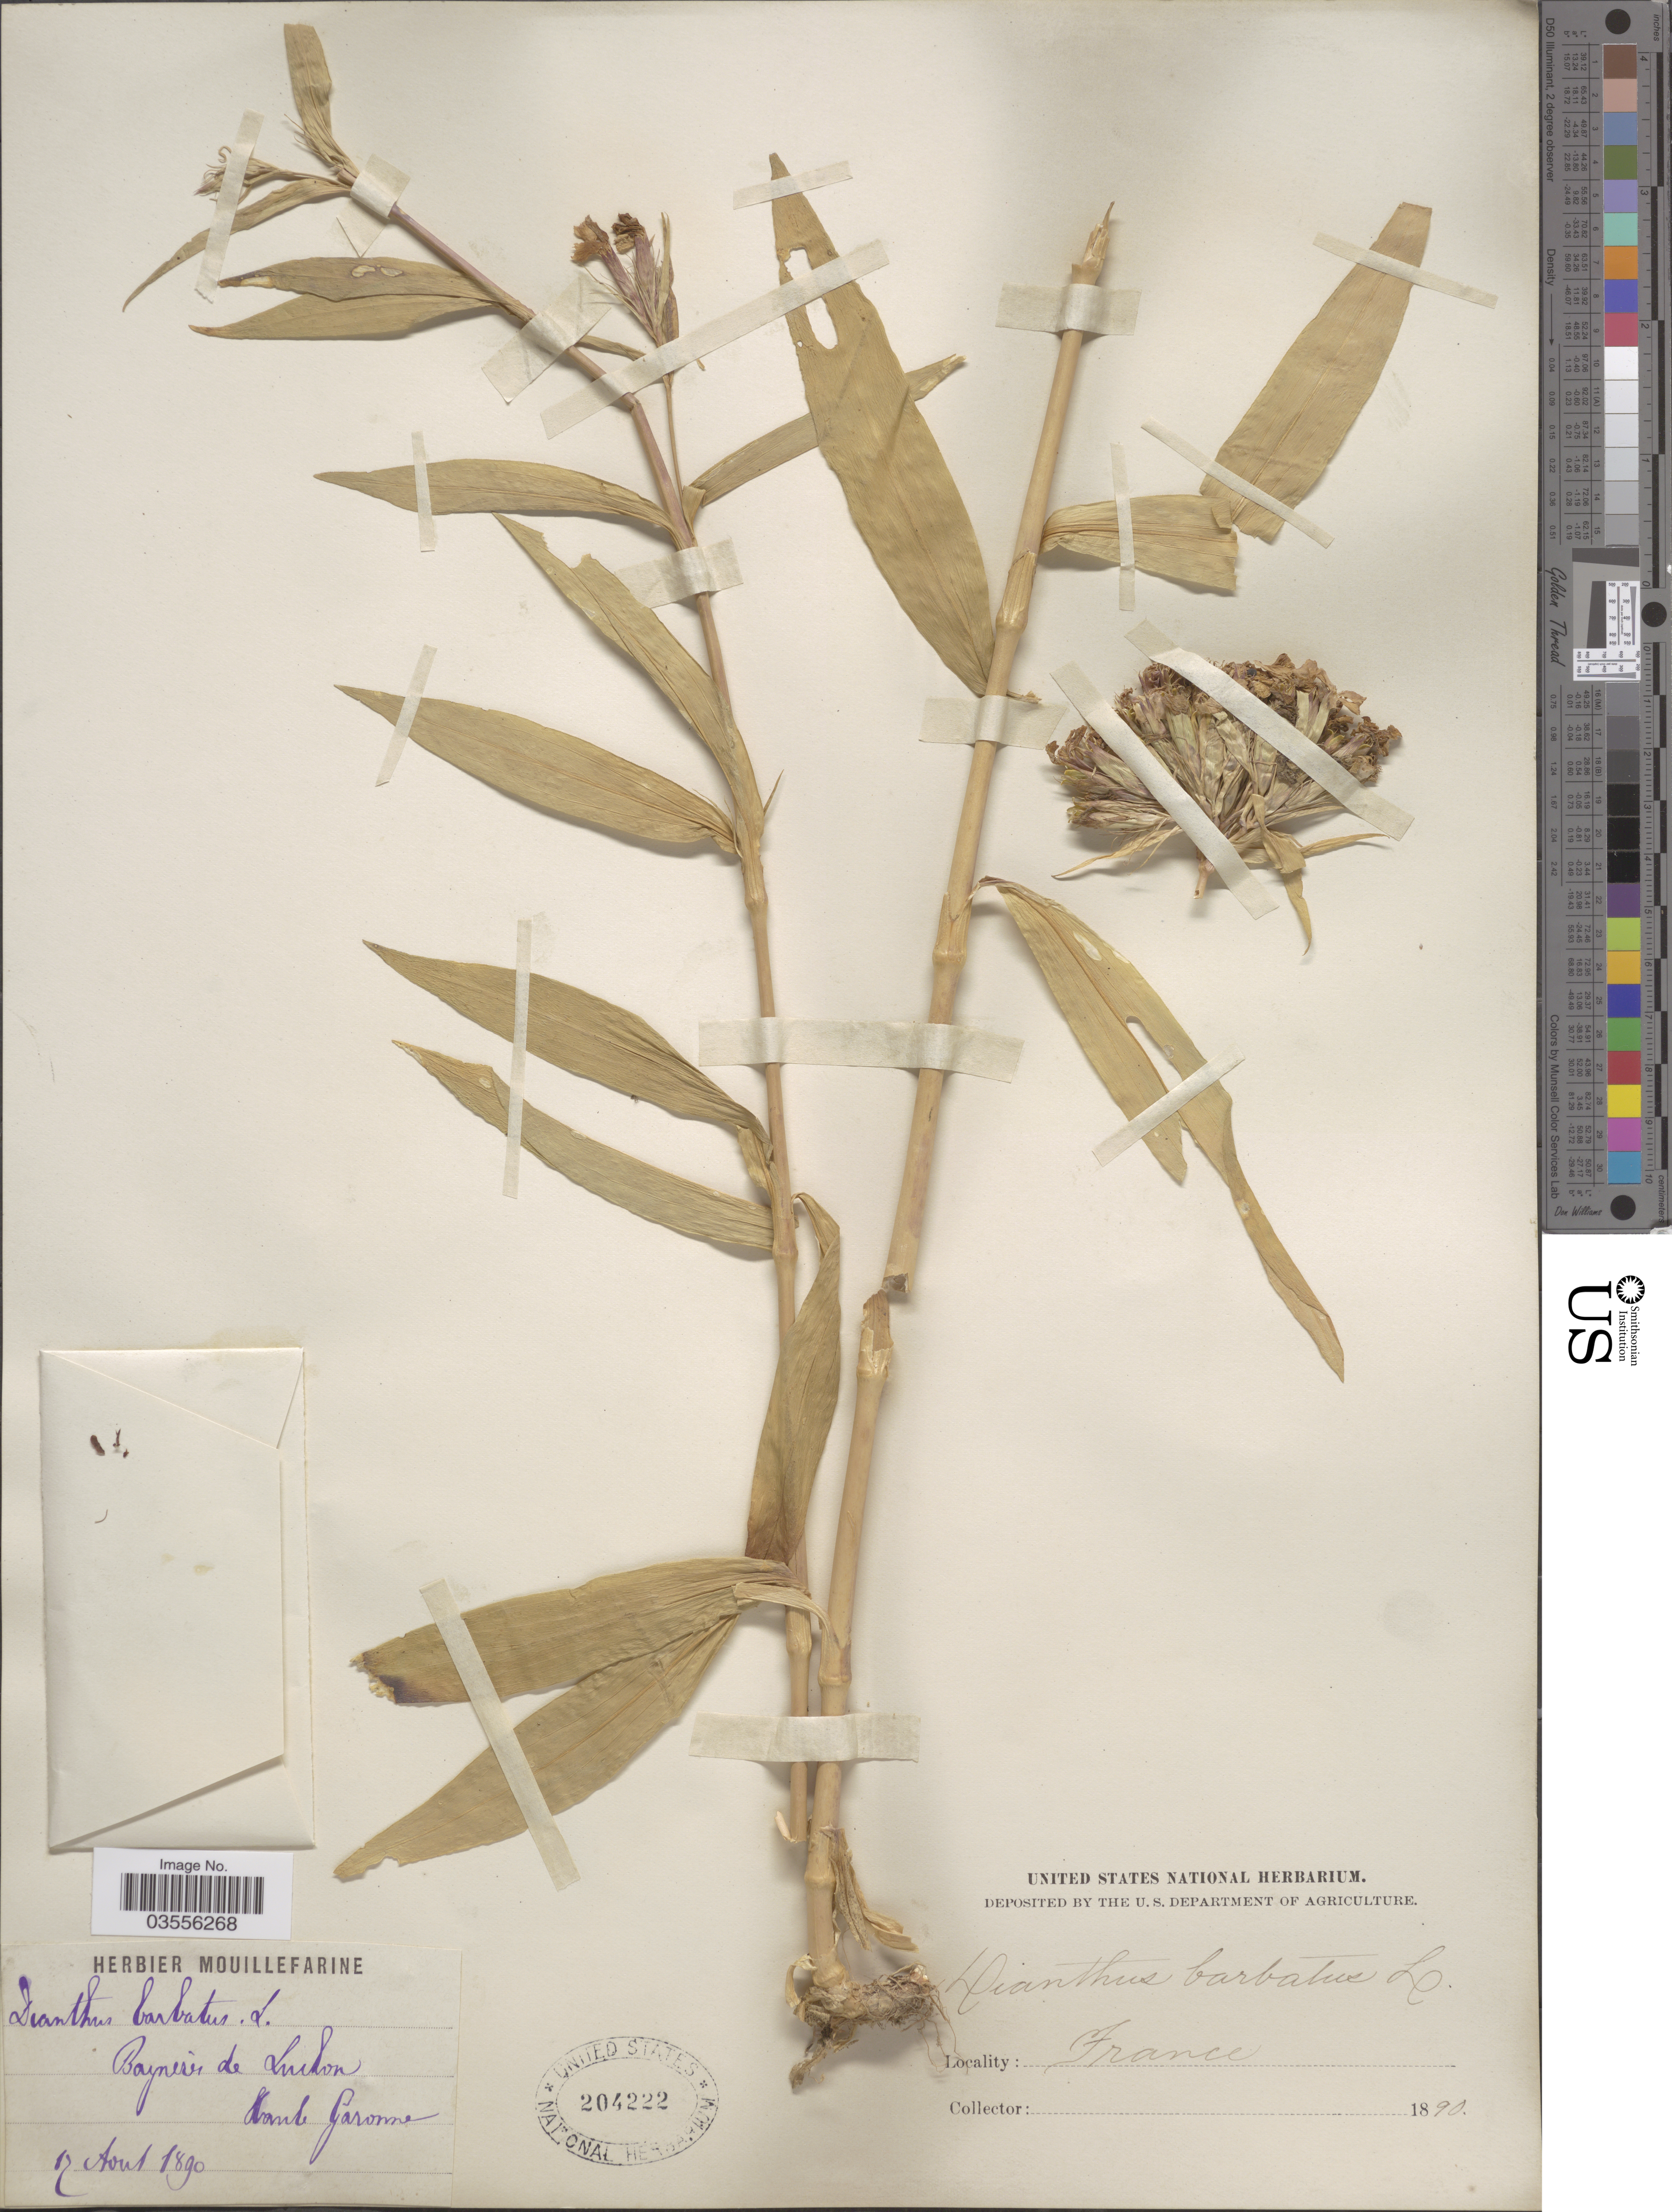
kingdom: Plantae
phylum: Tracheophyta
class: Magnoliopsida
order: Caryophyllales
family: Caryophyllaceae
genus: Dianthus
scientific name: Dianthus barbatus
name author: L.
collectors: ex herb. Mouillefarine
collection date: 1890-08-07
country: France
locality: Baynéres de Luchon Haute Garonne.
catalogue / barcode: US 204222